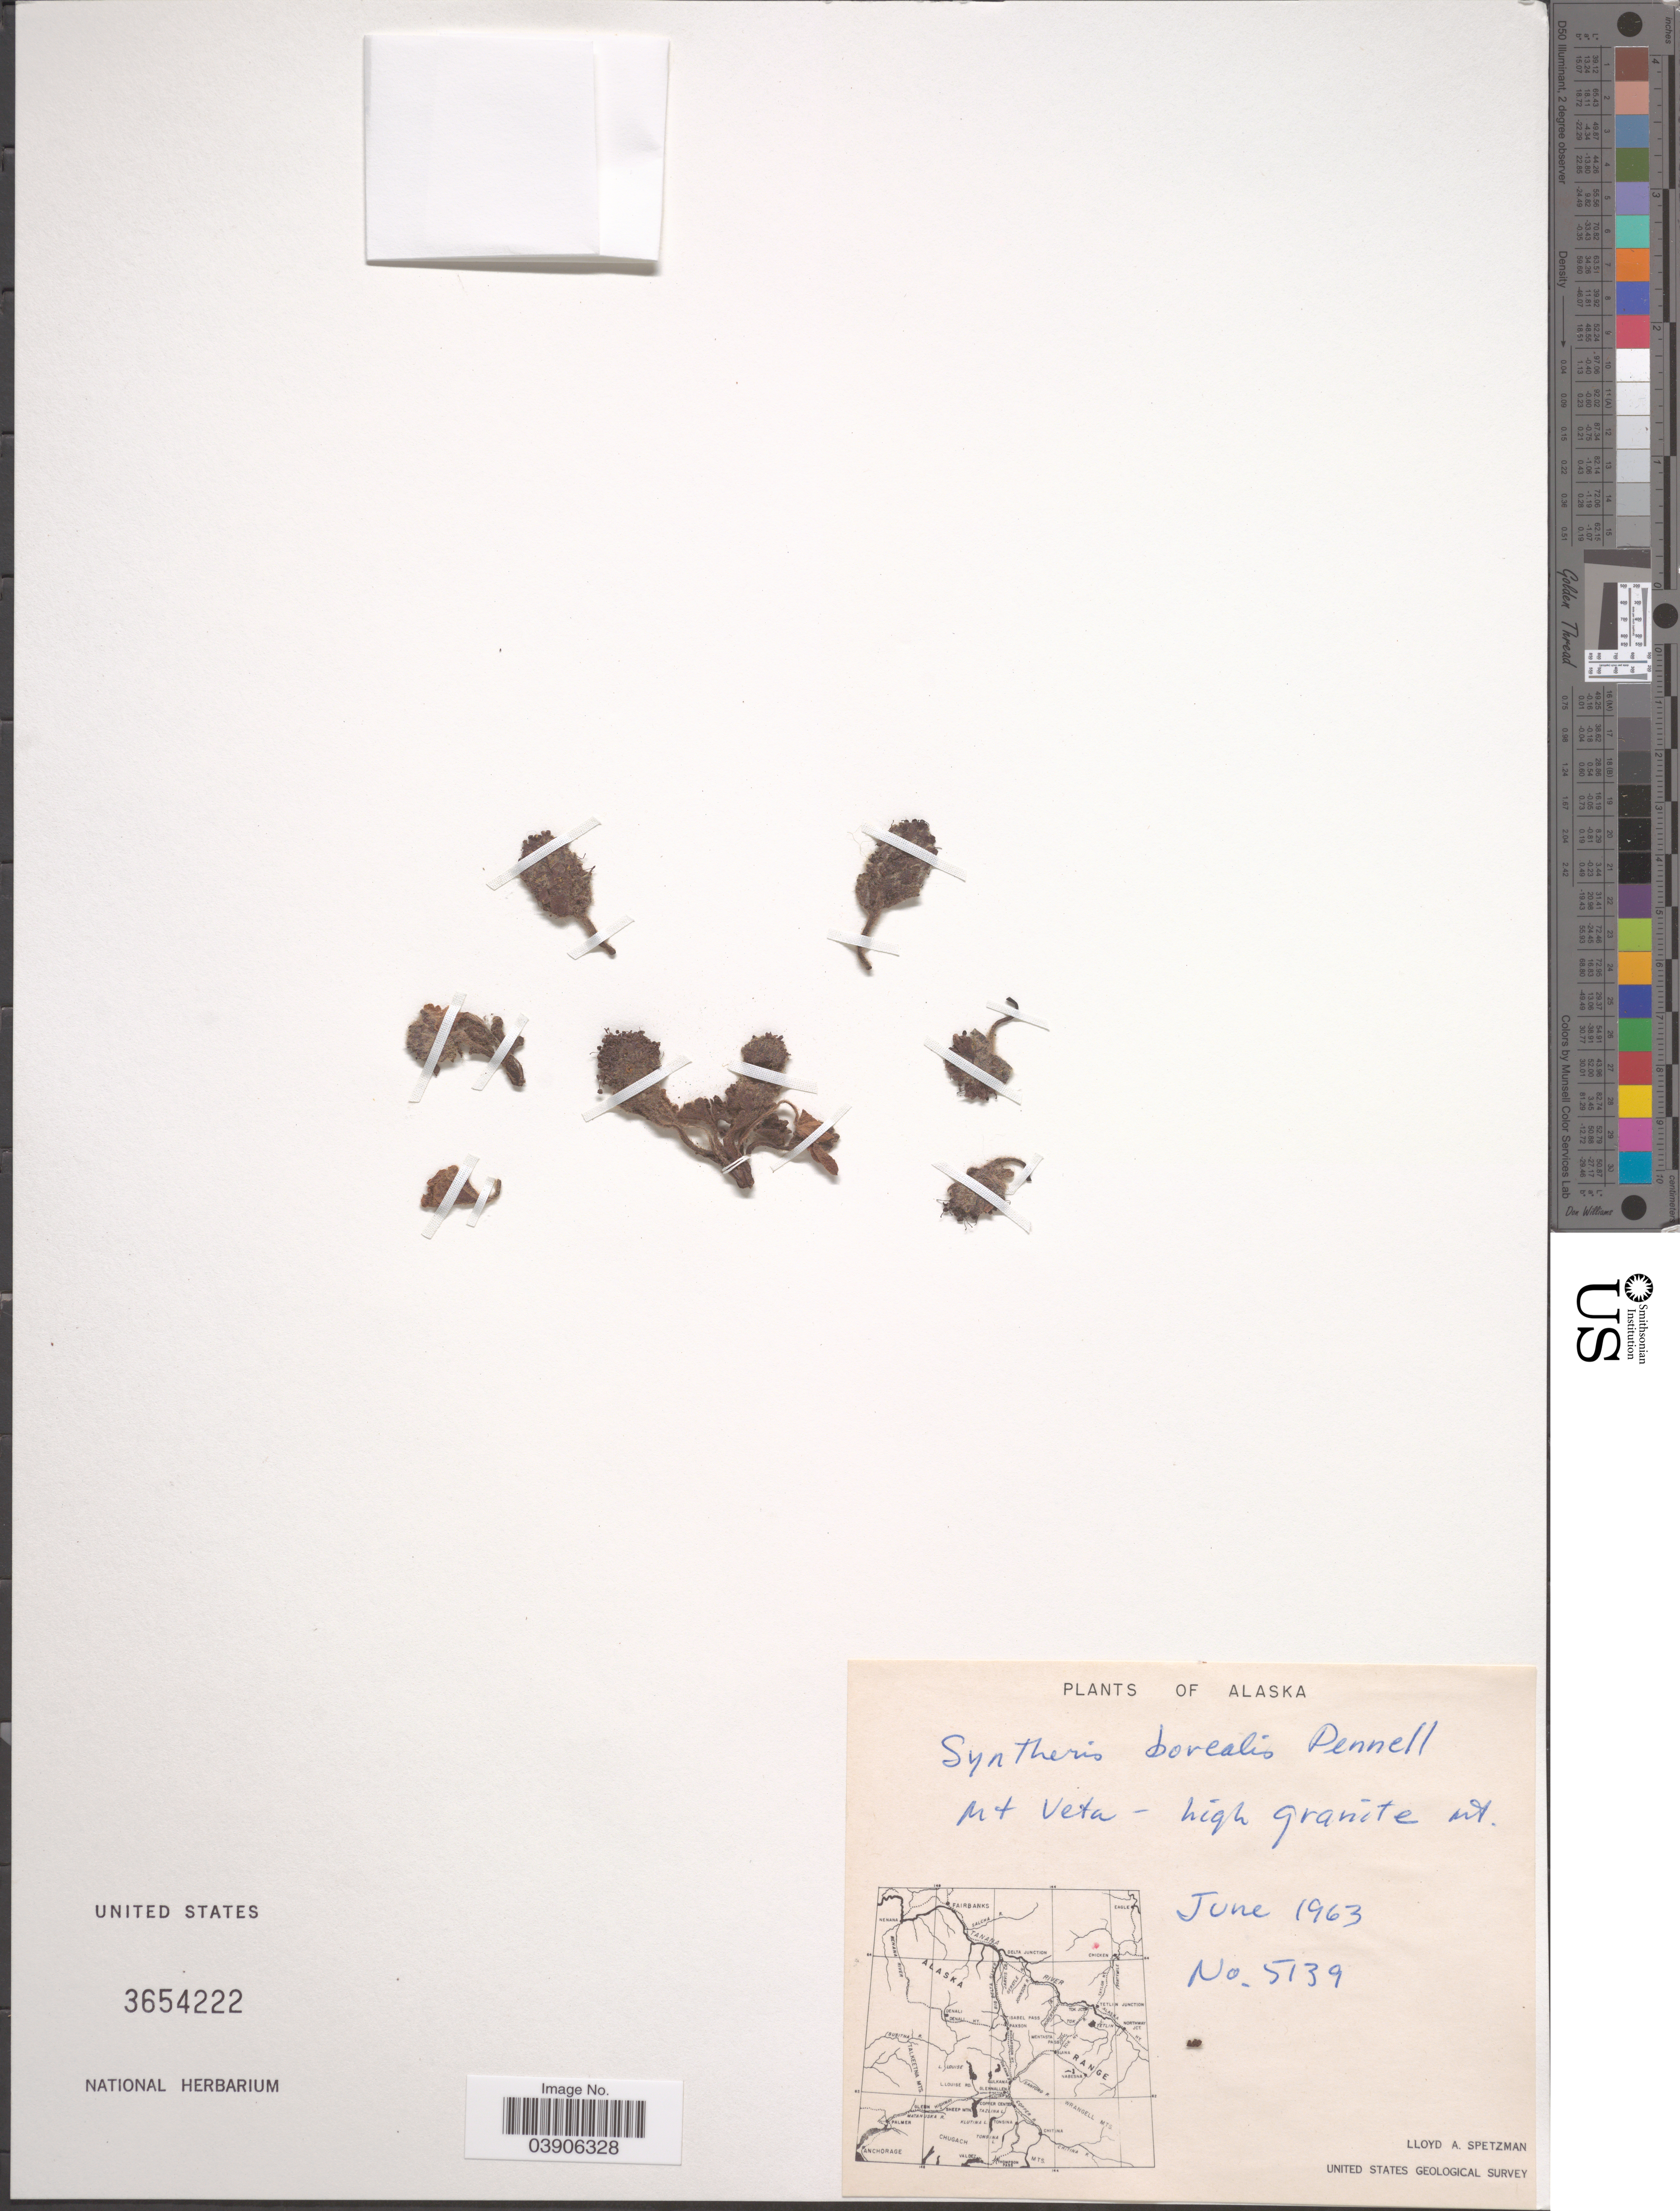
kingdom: Plantae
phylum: Tracheophyta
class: Magnoliopsida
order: Lamiales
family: Plantaginaceae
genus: Synthyris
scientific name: Synthyris borealis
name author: Pennell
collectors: L. Spetzman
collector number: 5139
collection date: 1963-06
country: United States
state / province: Alaska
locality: Mt. Veta - high granite mt.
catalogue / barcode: US 3654222